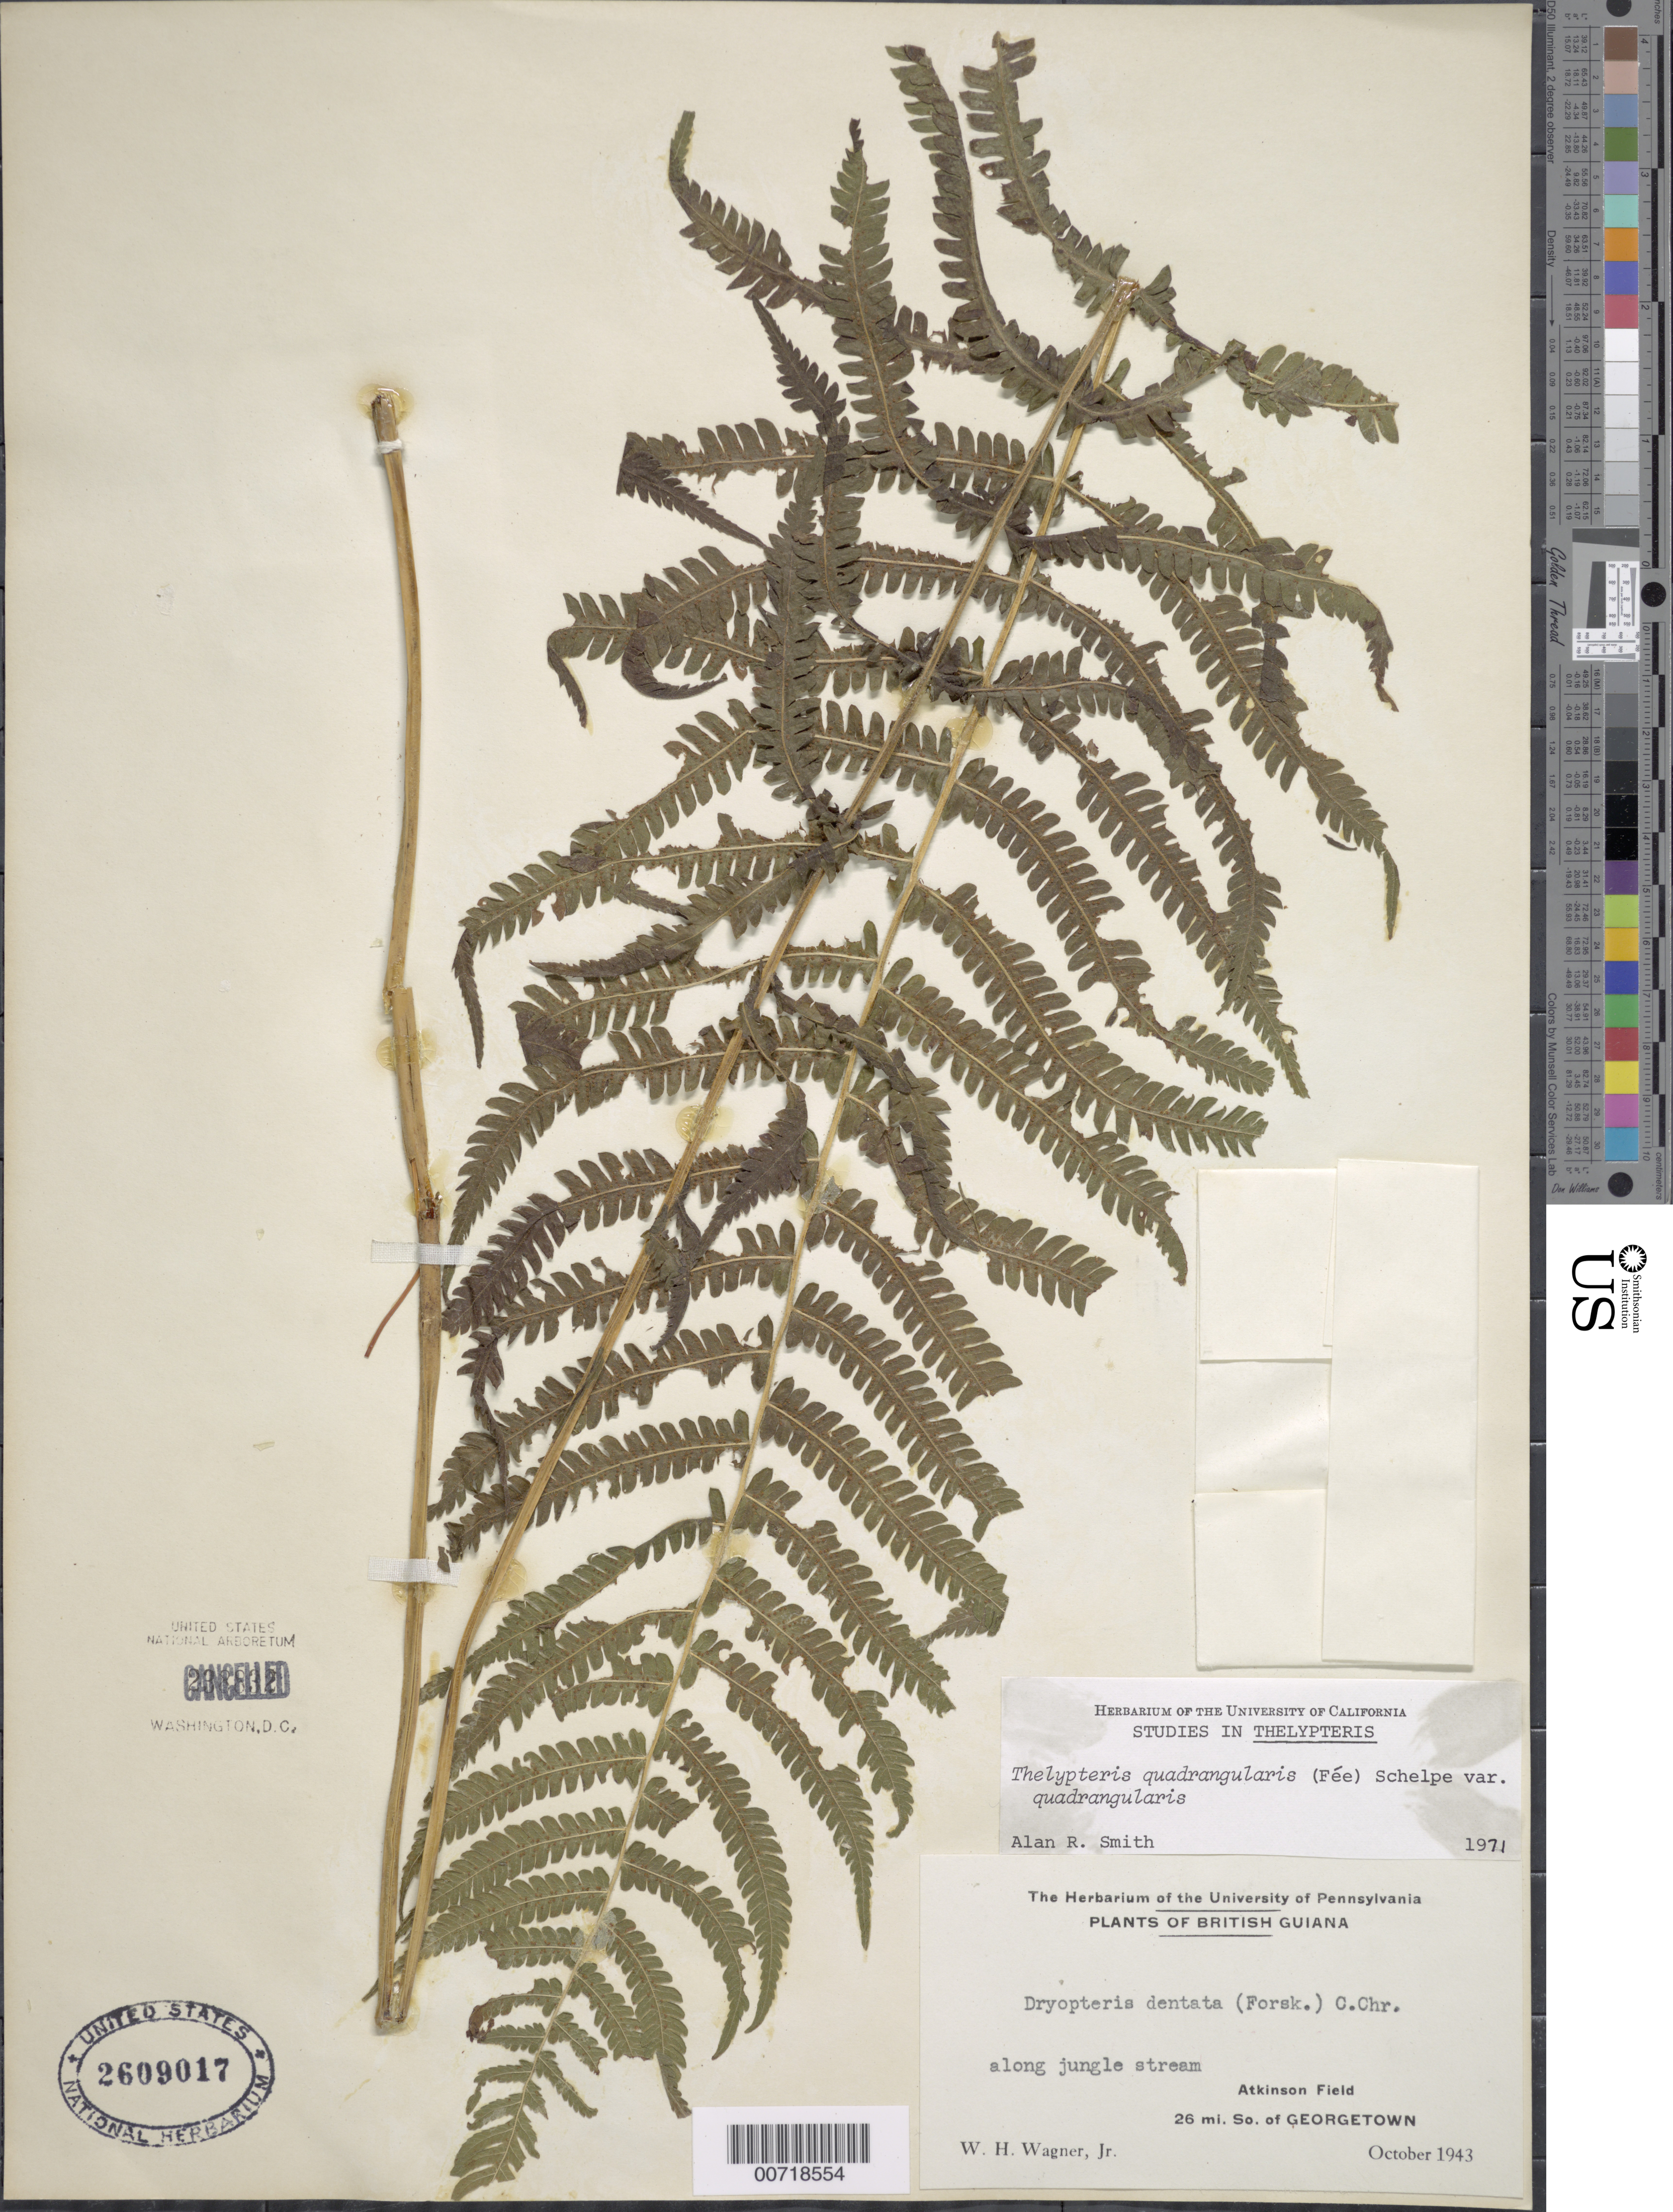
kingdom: Plantae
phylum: Tracheophyta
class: Polypodiopsida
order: Polypodiales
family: Thelypteridaceae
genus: Christella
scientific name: Christella hispidula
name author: (Decne.) Holttum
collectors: W. H. Wagner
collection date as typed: Oct-43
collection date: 1943-10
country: Guyana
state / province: Demerara-Mahaica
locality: Atkinson Field, 26 mi. S of Georgetown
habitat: Along jungle stream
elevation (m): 40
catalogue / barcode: US 2609017